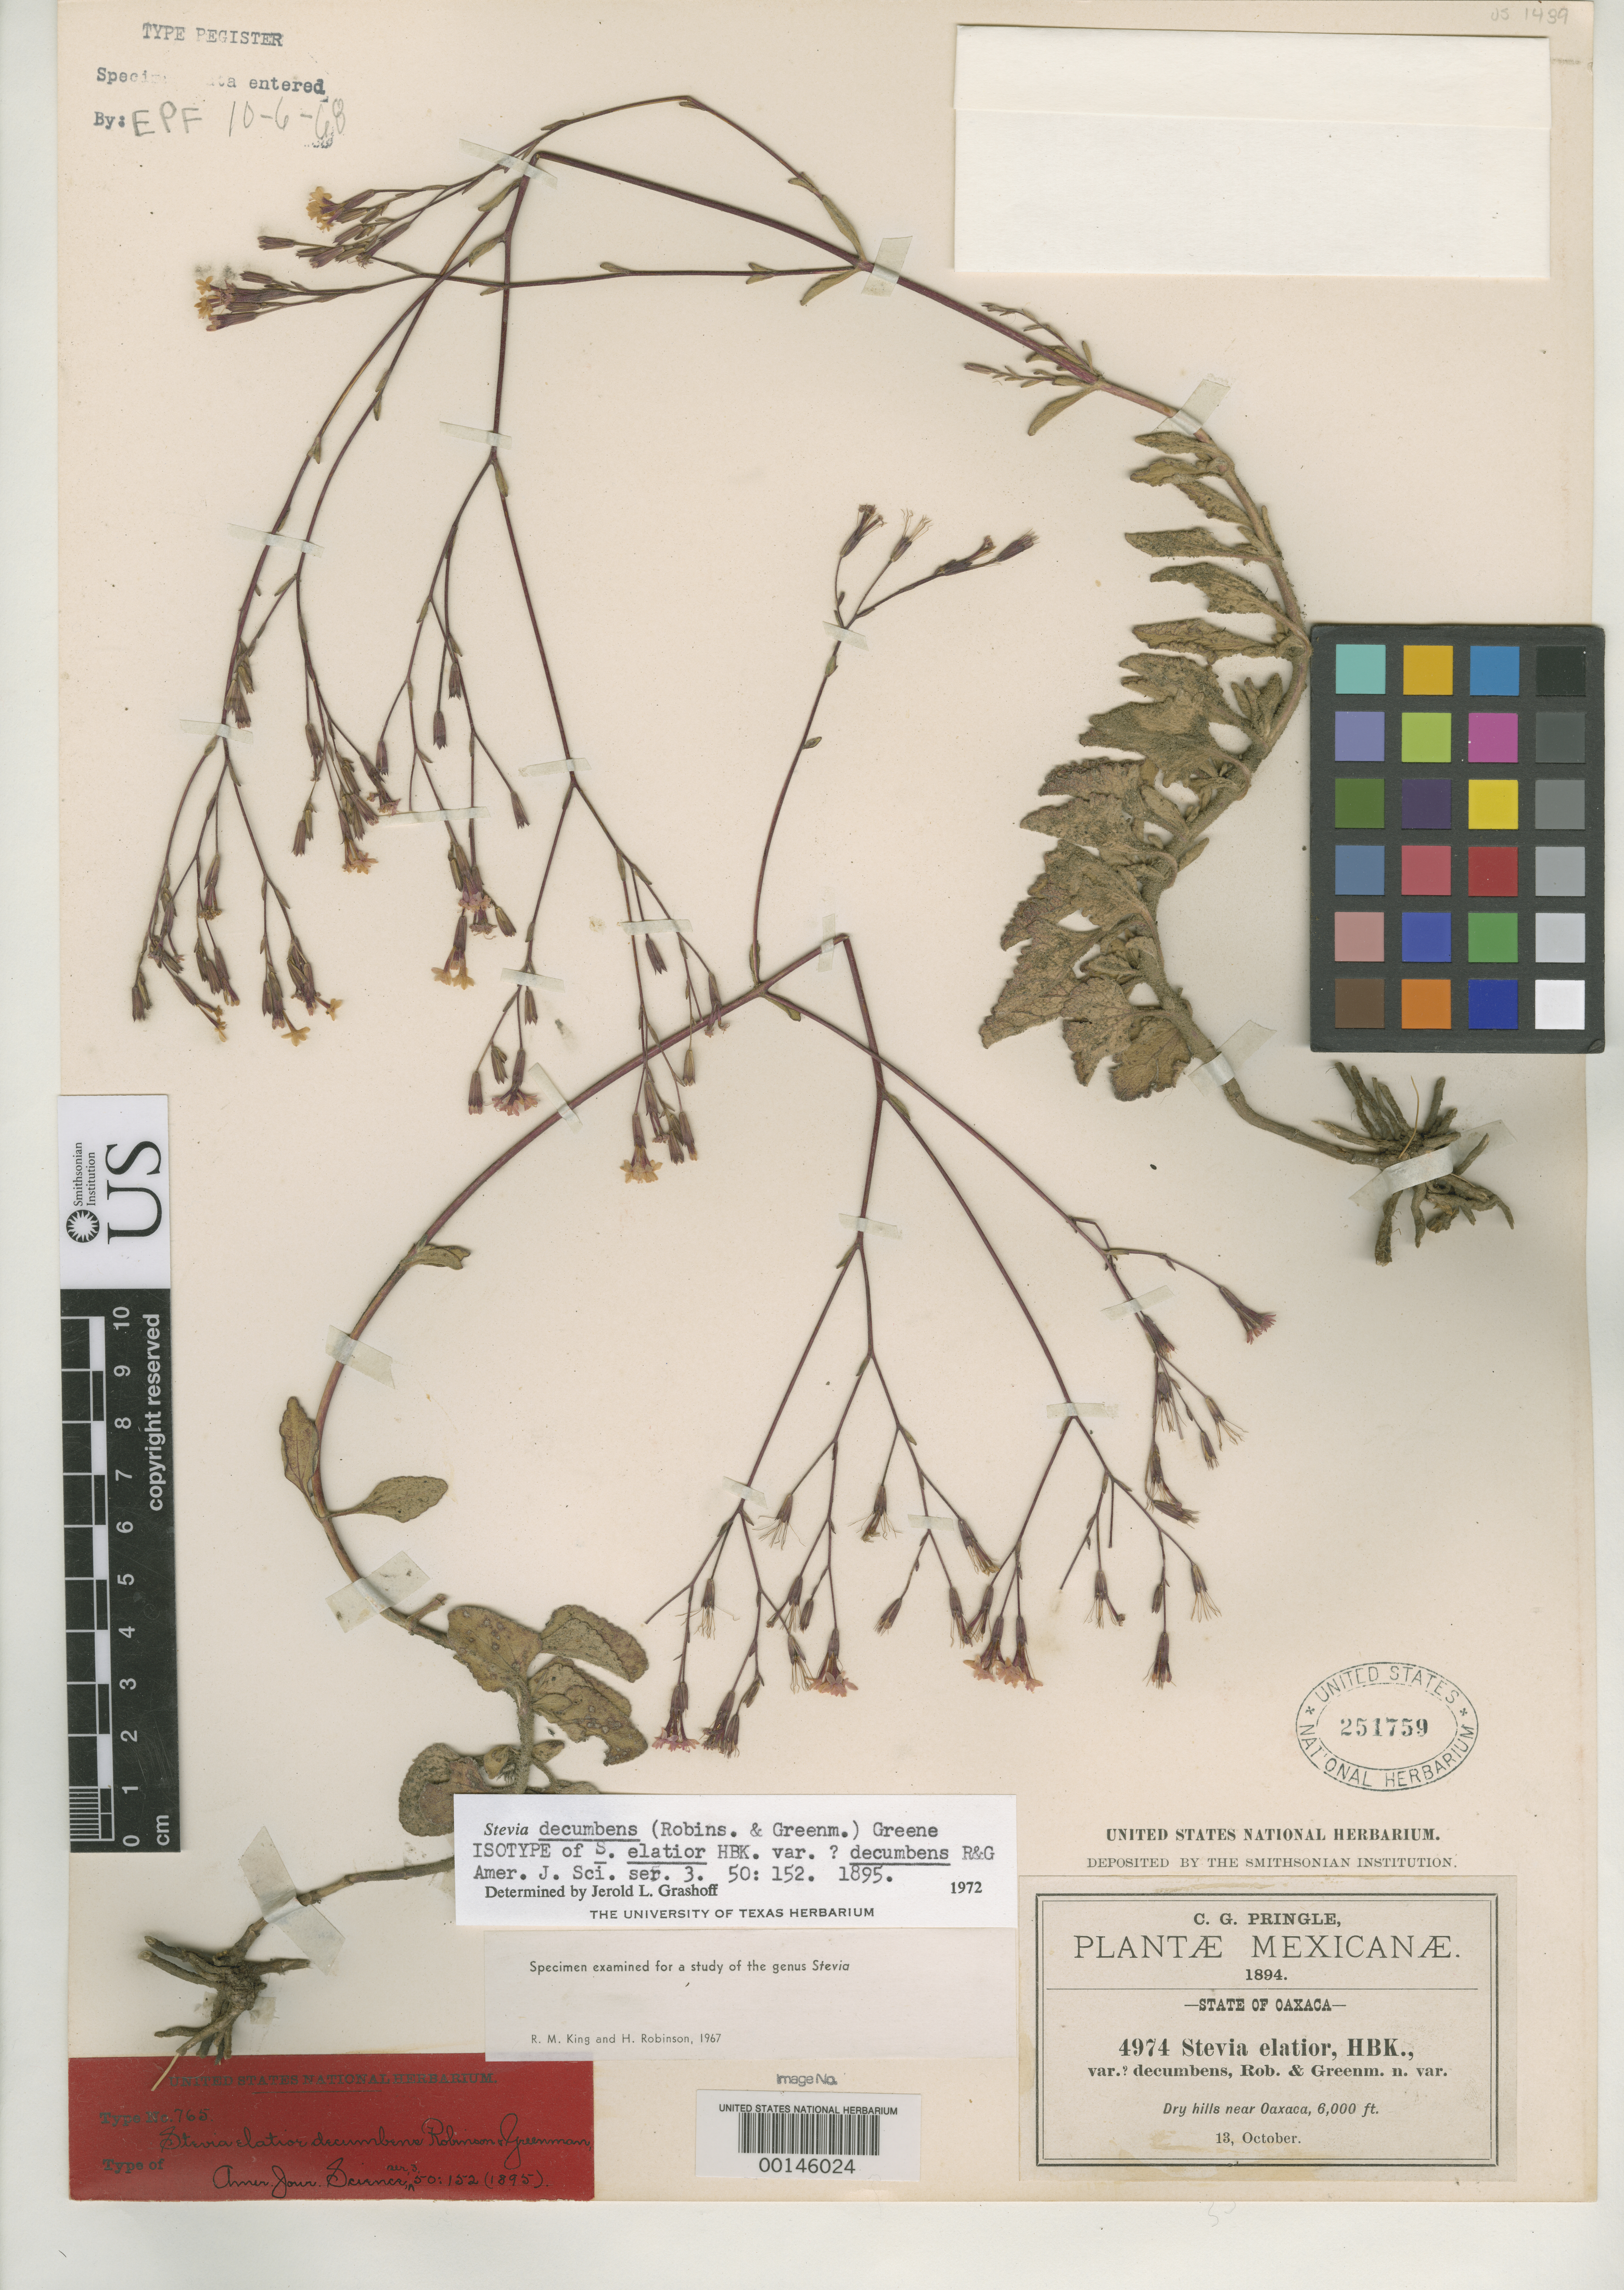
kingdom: Plantae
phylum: Tracheophyta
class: Magnoliopsida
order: Asterales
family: Asteraceae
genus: Stevia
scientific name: Stevia elatior var. decumbens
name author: B.L. Rob. & Greenm.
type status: Isotype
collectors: C. G. Pringle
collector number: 4974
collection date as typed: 13 Oct 1894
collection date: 1894-10-13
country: Mexico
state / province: Oaxaca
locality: Near Oaxaca; alt. 6000 ft.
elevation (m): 1829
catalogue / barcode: US 251759